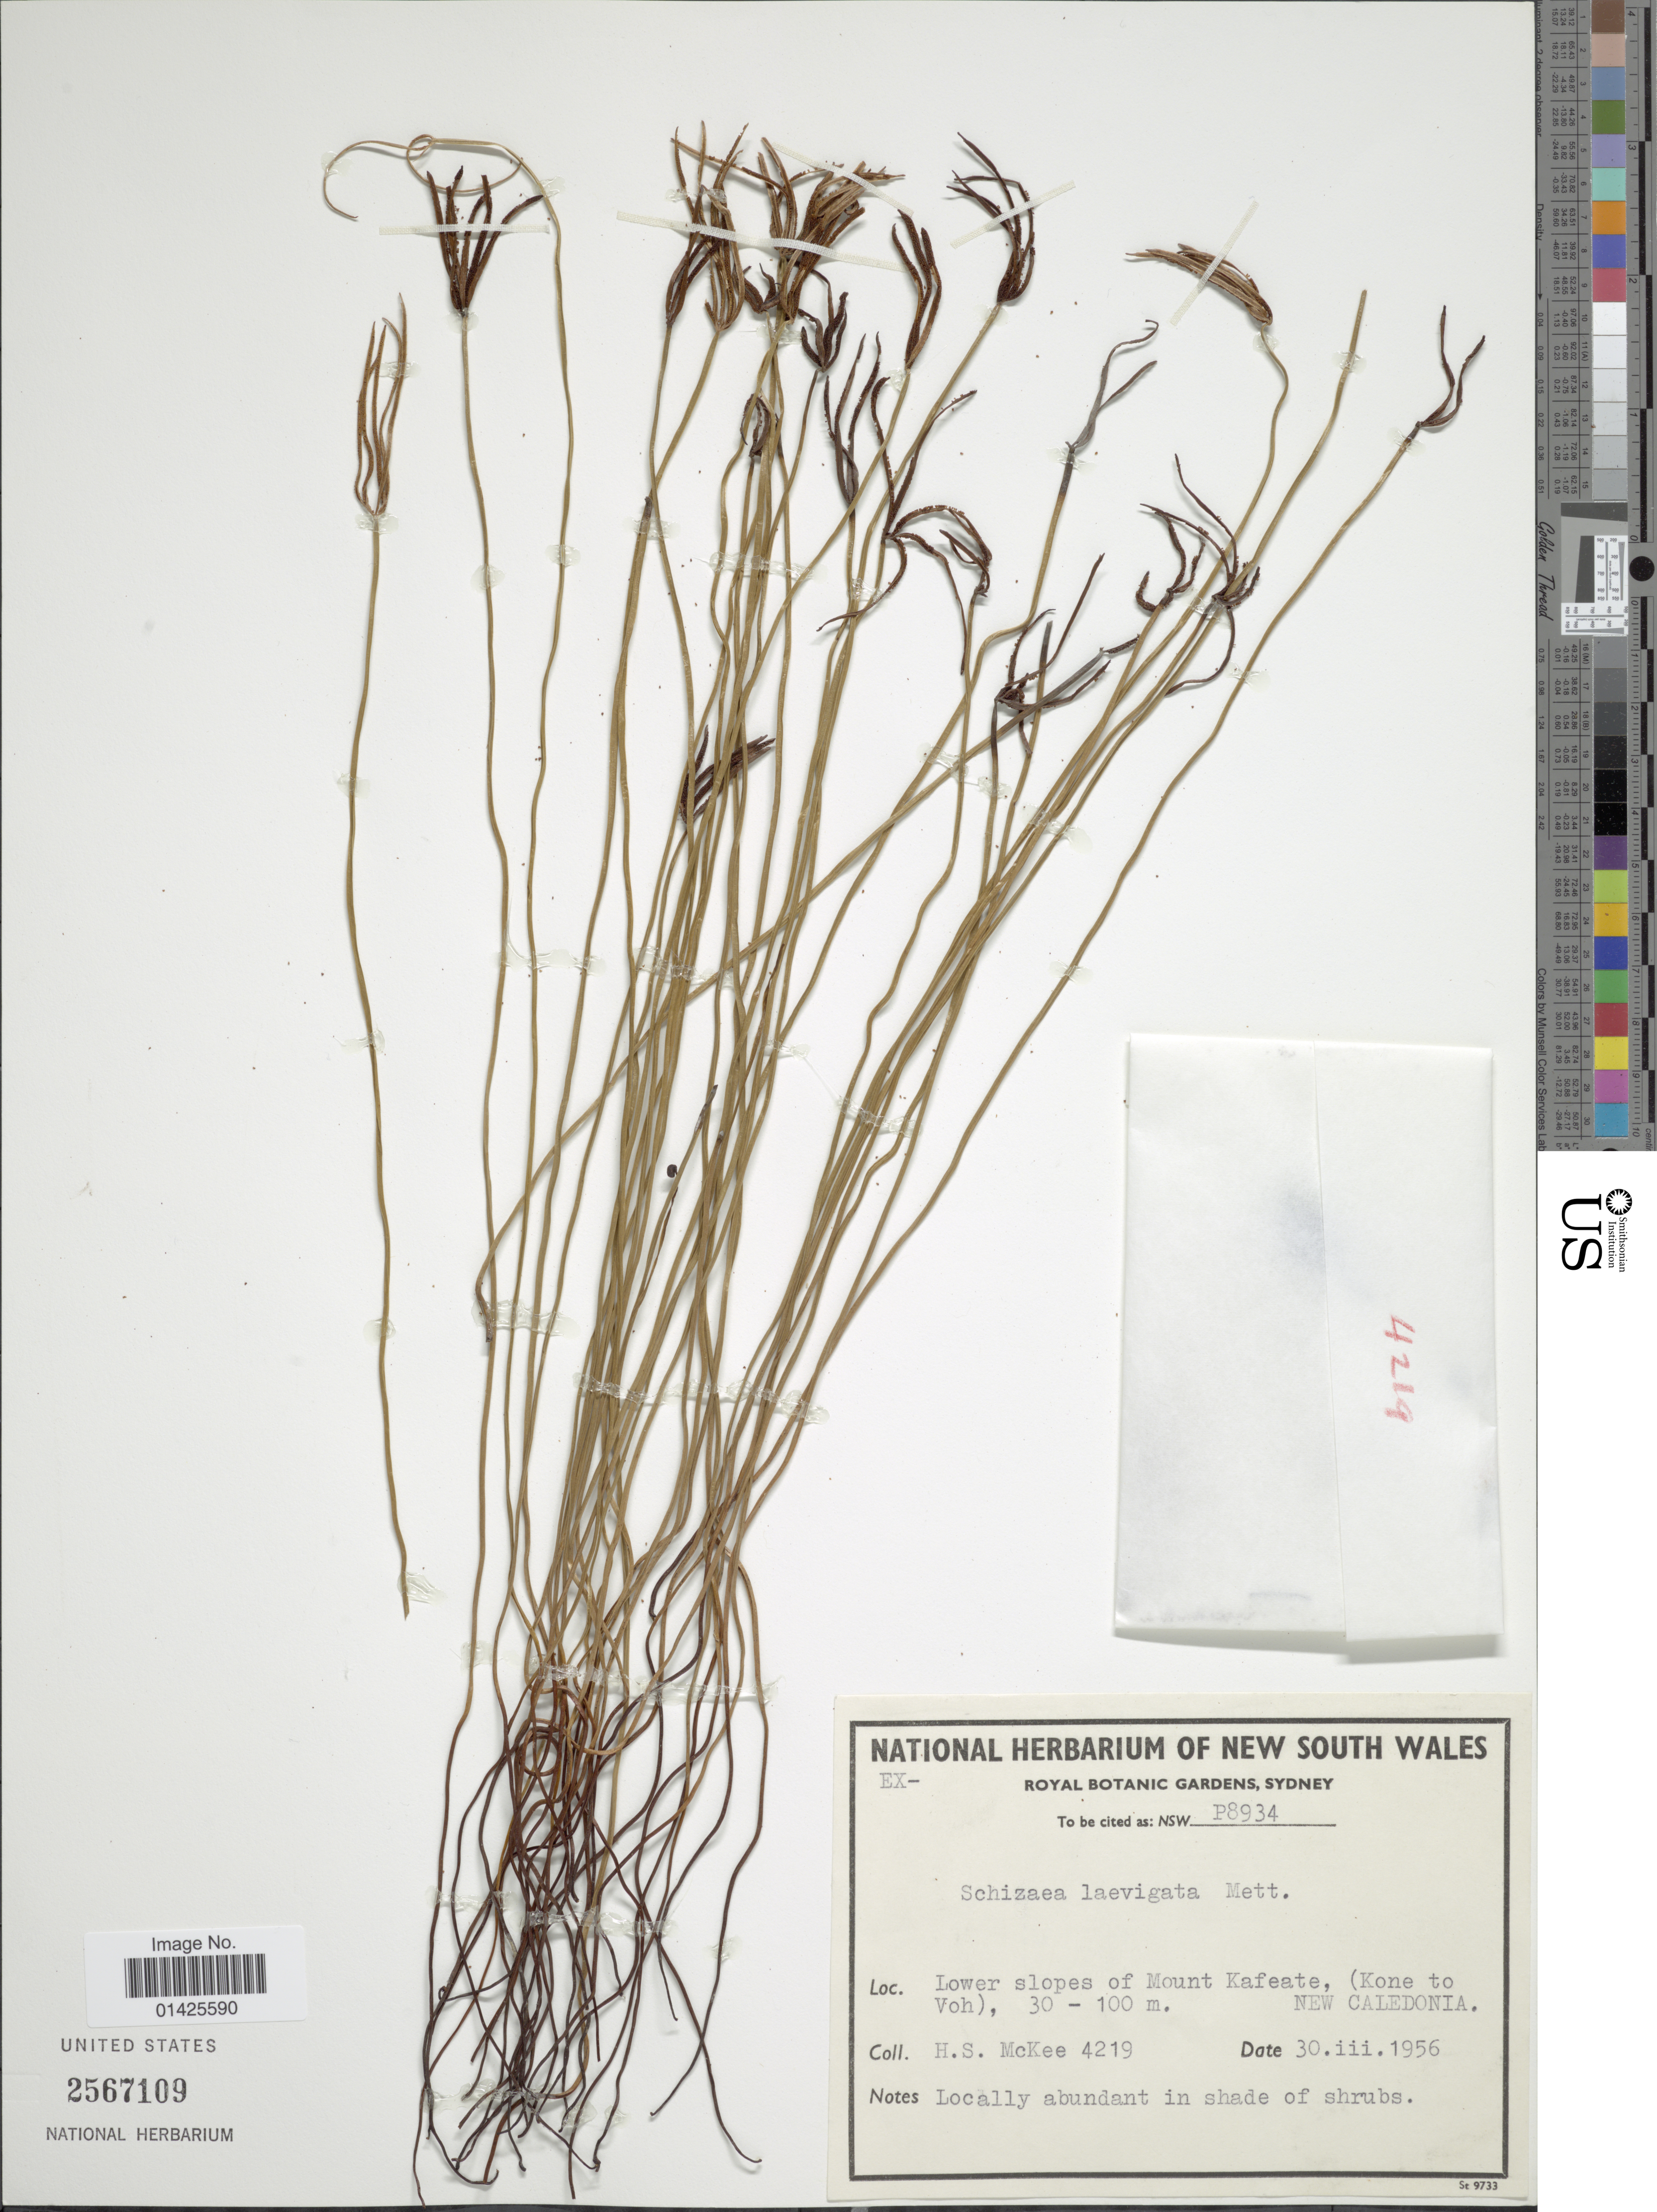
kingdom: Plantae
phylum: Tracheophyta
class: Polypodiopsida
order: Schizaeales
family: Schizaeaceae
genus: Actinostachys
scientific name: Actinostachys laevigata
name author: (Mett.) C.F. Reed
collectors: H. S. McKee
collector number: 4219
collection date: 1956-03-30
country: New Caledonia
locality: Lower slopes of Mount Kafeate, (Kone to Voh)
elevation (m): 30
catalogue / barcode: US 2567109